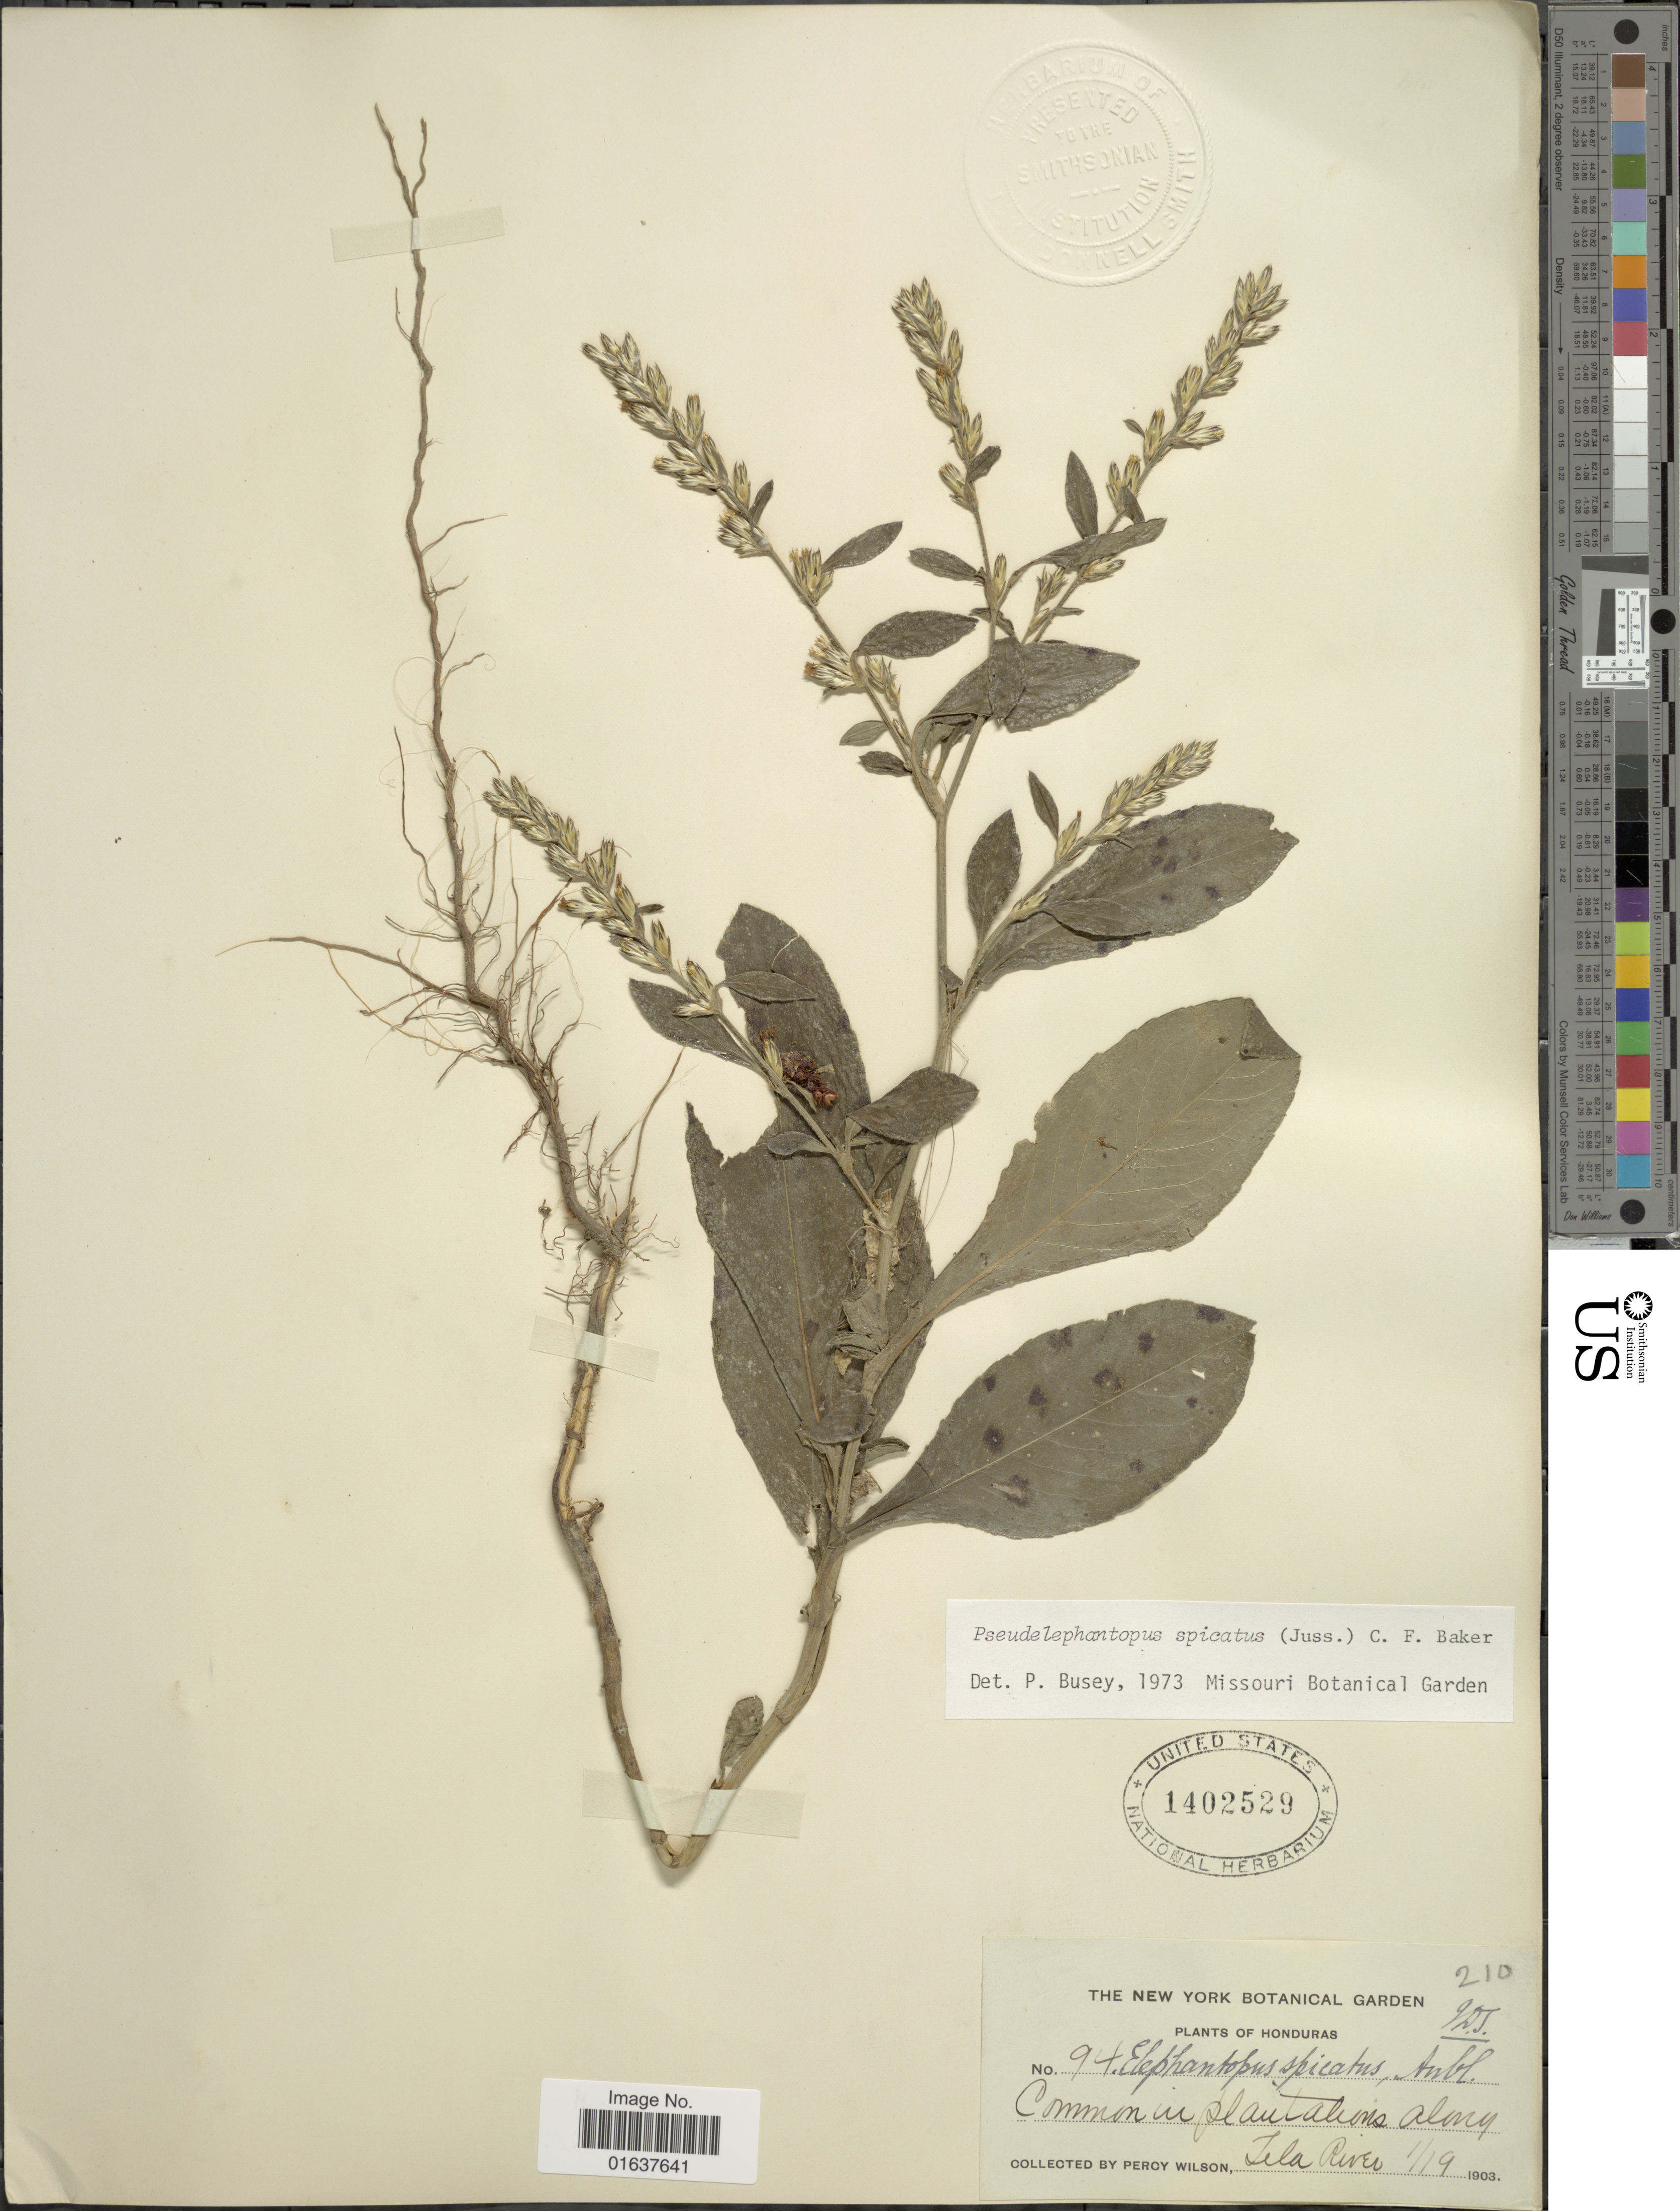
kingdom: Plantae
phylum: Tracheophyta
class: Magnoliopsida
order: Asterales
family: Asteraceae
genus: Pseudelephantopus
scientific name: Pseudelephantopus spicatus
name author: (Juss. ex Aubl.) C.F. Baker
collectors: P. Wilson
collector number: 94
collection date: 1903-01-19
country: Honduras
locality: Common in Plantalonis along Tela River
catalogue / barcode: US 1402529